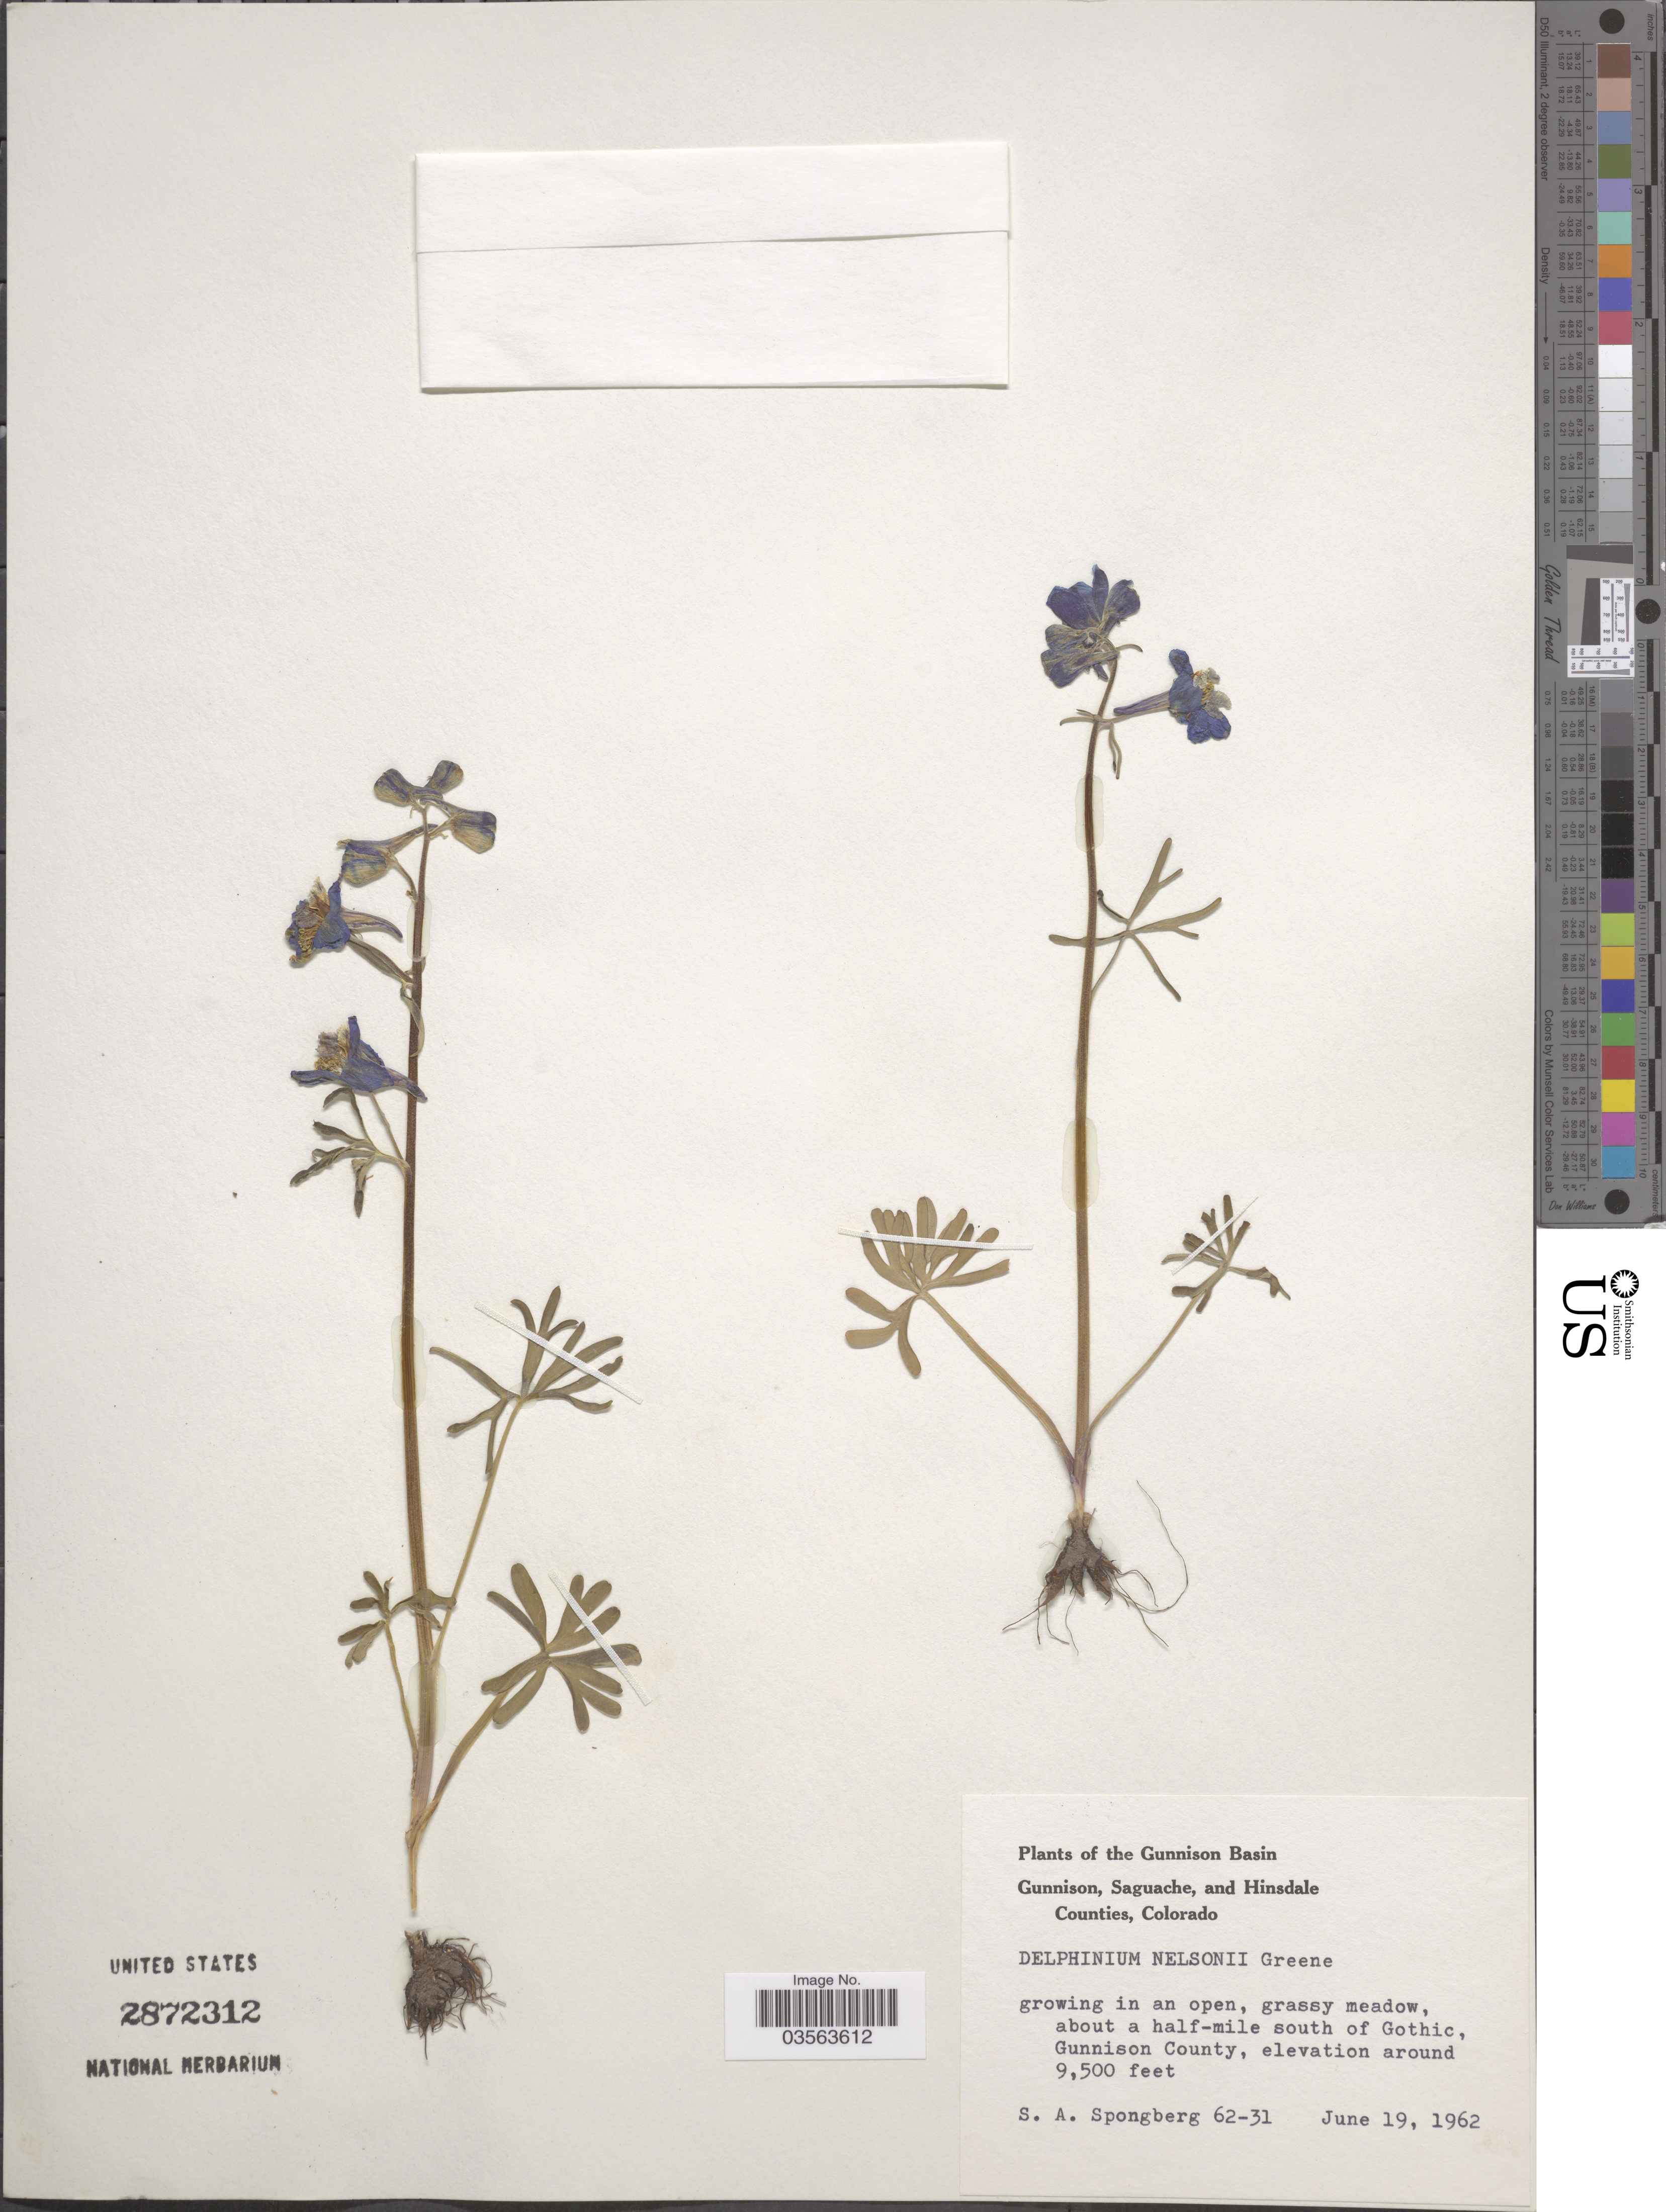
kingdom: Plantae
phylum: Tracheophyta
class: Magnoliopsida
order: Ranunculales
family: Ranunculaceae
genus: Delphinium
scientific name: Delphinium nelsonii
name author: Greene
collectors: S. A.Spongberg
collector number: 62-31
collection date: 1962-06-19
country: United States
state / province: Colorado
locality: The Gunnison Basin. About a half-mile south of Gothic, Gunnison County.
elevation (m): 2896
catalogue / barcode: US 2872312